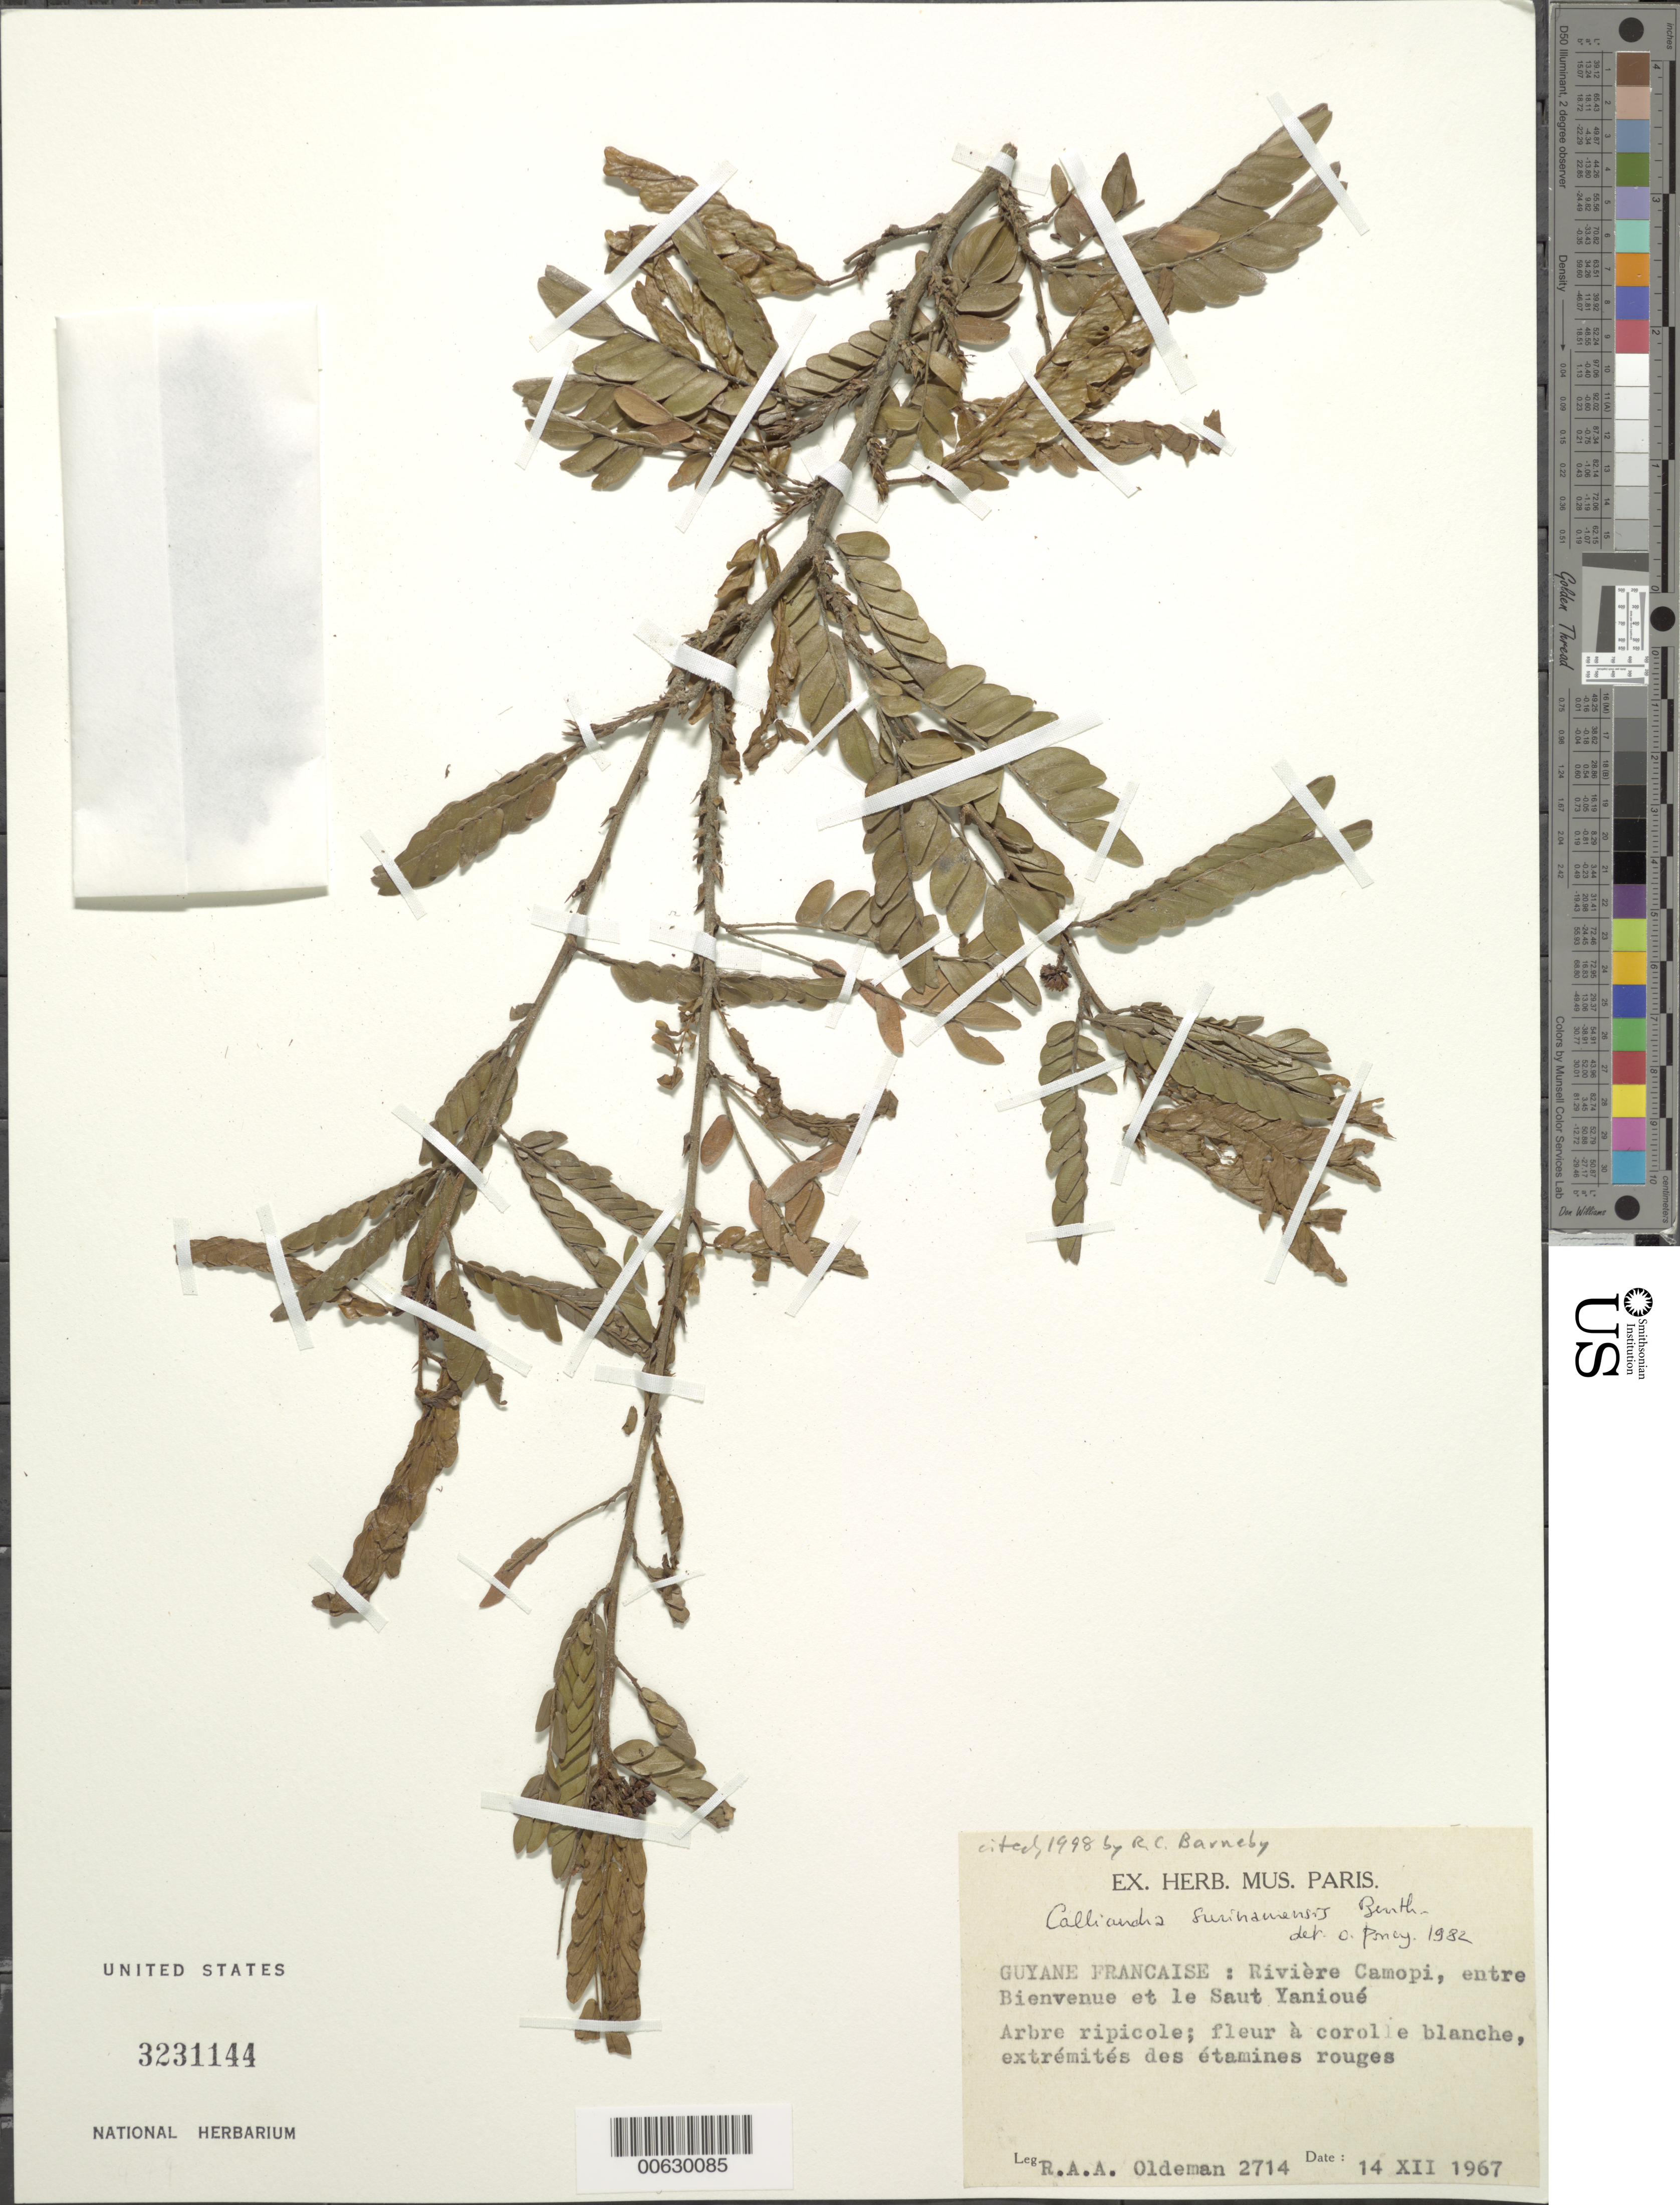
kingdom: Plantae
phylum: Tracheophyta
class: Magnoliopsida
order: Fabales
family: Fabaceae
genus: Calliandra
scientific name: Calliandra surinamensis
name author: Benth.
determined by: Poncy, O.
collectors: R. Oldeman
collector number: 2714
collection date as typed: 14-Dec-67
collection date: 1967-12-14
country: French Guiana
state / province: Cayenne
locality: Rives du Camopi, entre Bienvenue et le Saut Yanioué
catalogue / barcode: US 3231144